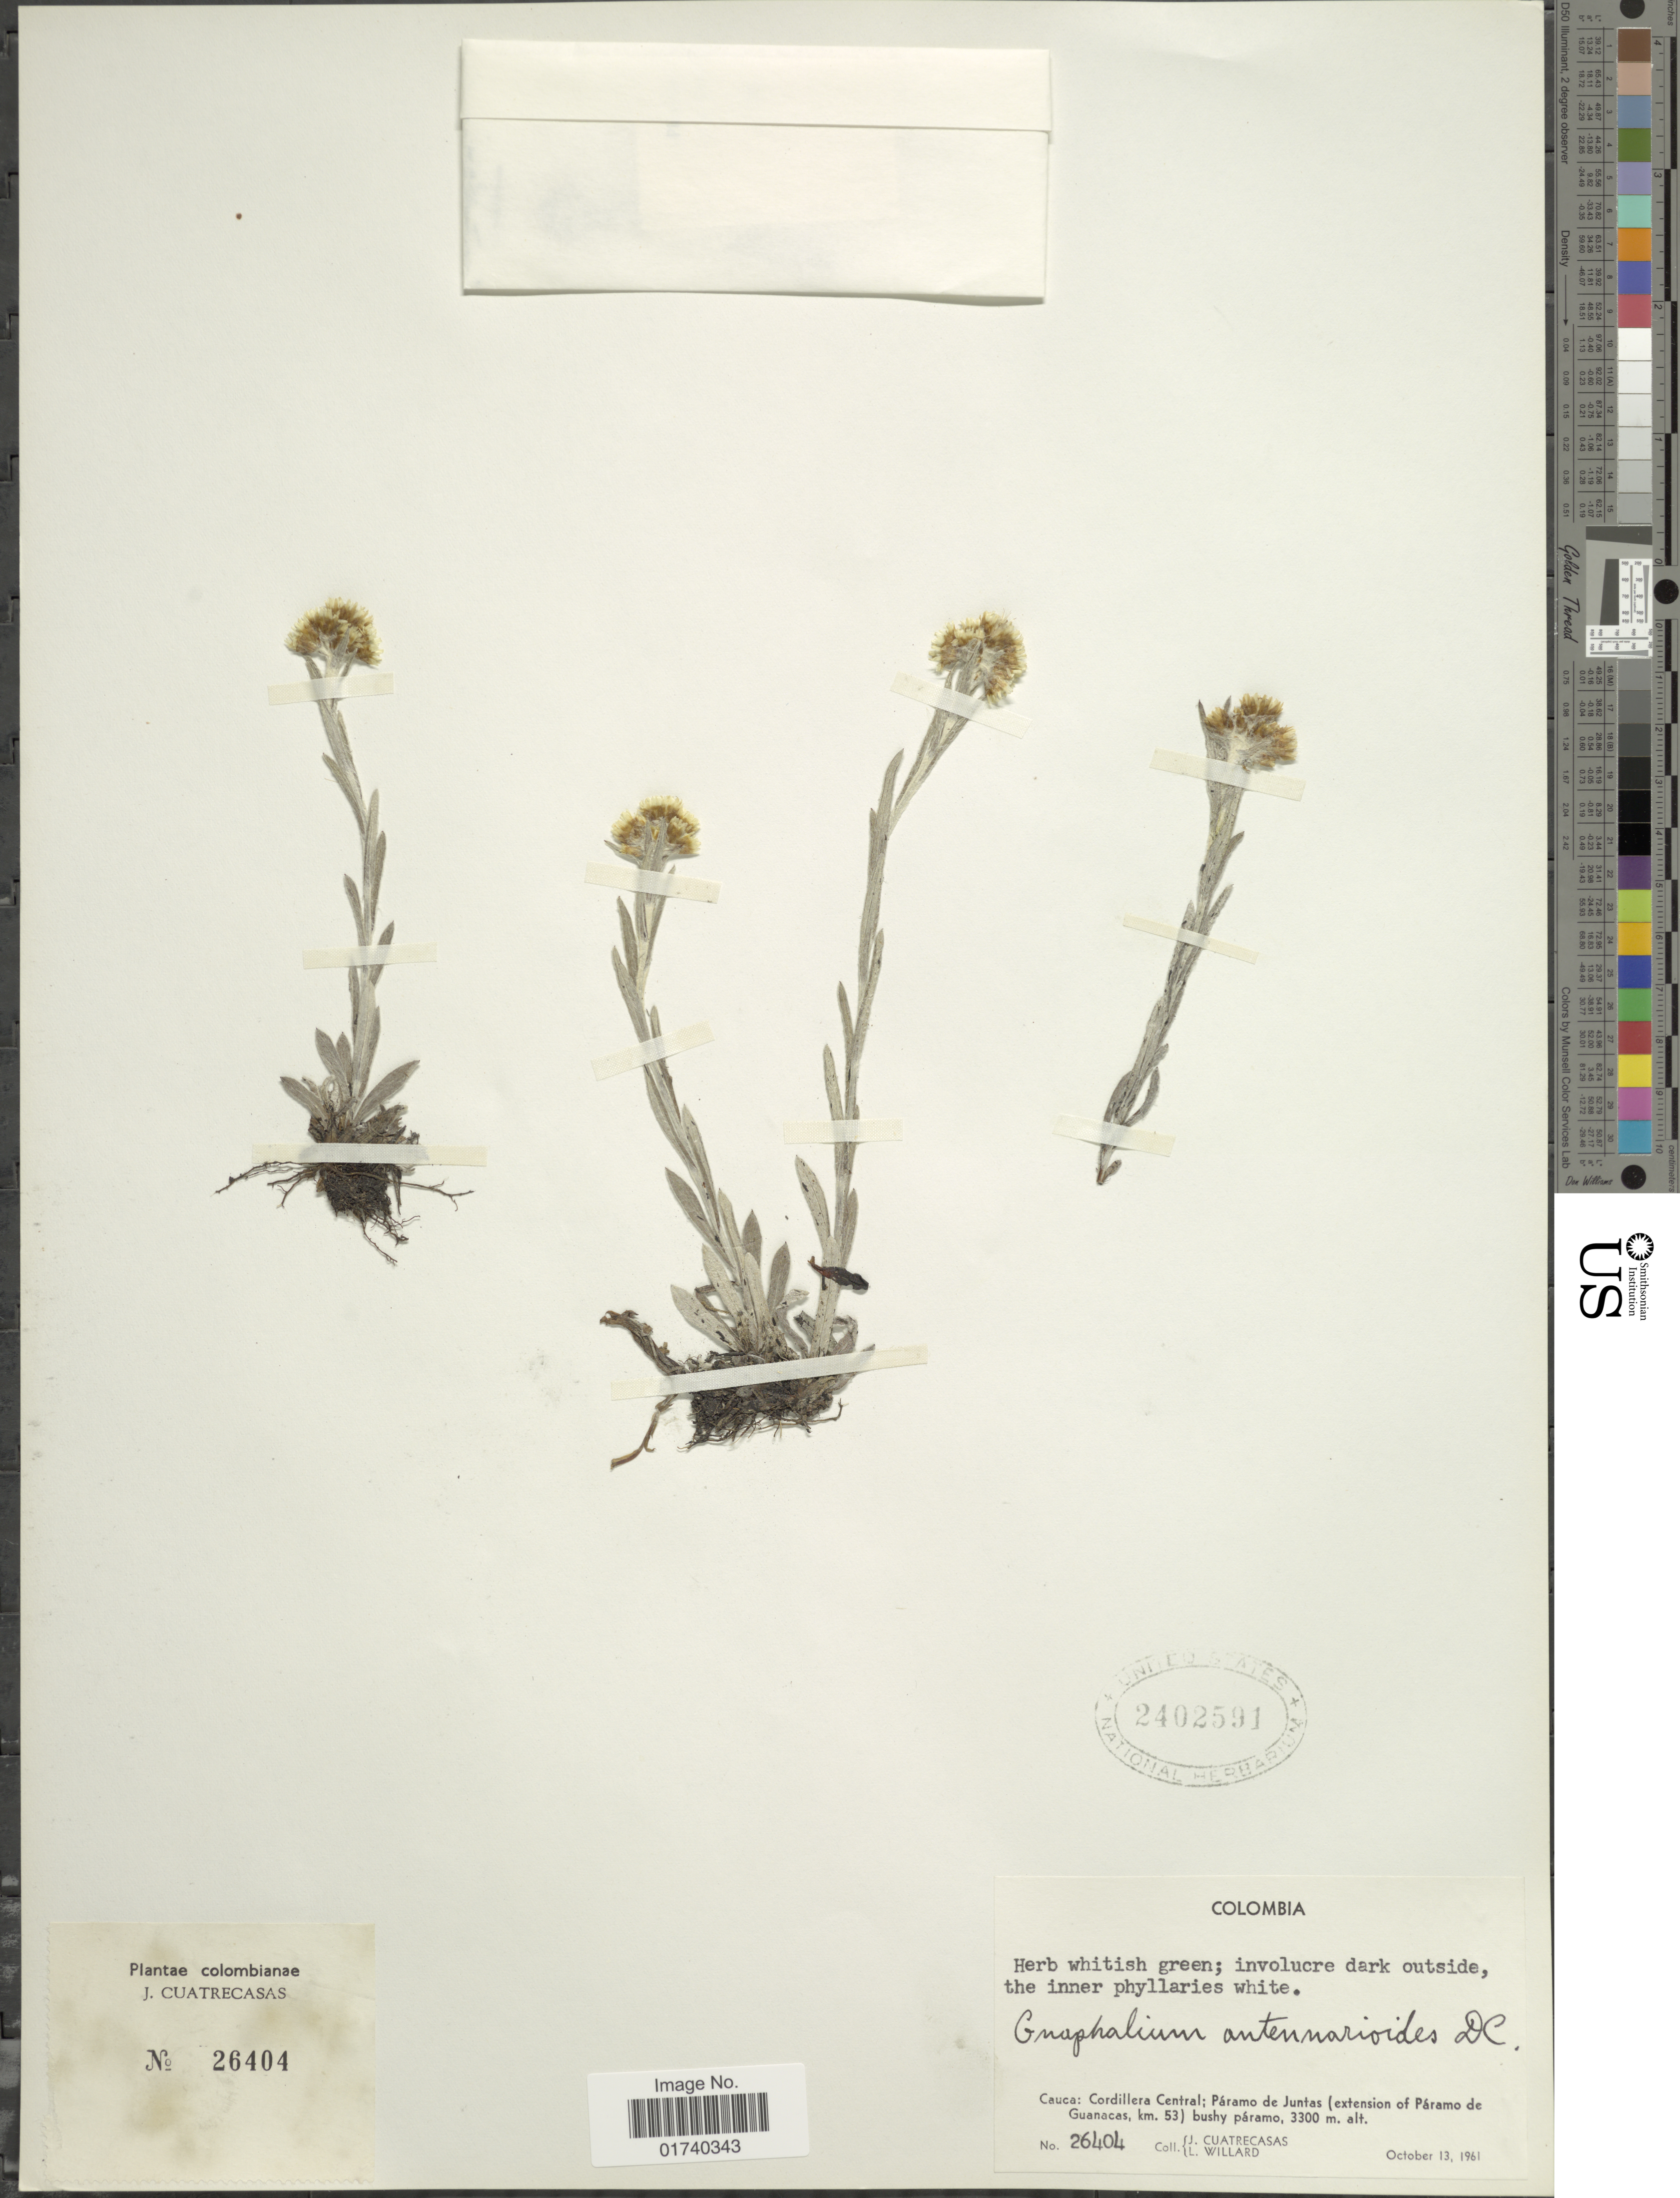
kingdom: Plantae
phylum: Tracheophyta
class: Magnoliopsida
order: Asterales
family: Asteraceae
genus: Chryselium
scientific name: Chryselium gnaphalioides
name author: (Kunth) Urtubey & S.E. Freire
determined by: Nesom, Guy L.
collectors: J. Cuatrecasas & L. Willard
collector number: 26404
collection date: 1961-10-13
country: Colombia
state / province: Cauca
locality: Cauca Cordillera Central; Paramo de Juntas ( extension of Paramo de Guanacas, km 53 ) bushy paramo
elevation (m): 3300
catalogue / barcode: US 2402591